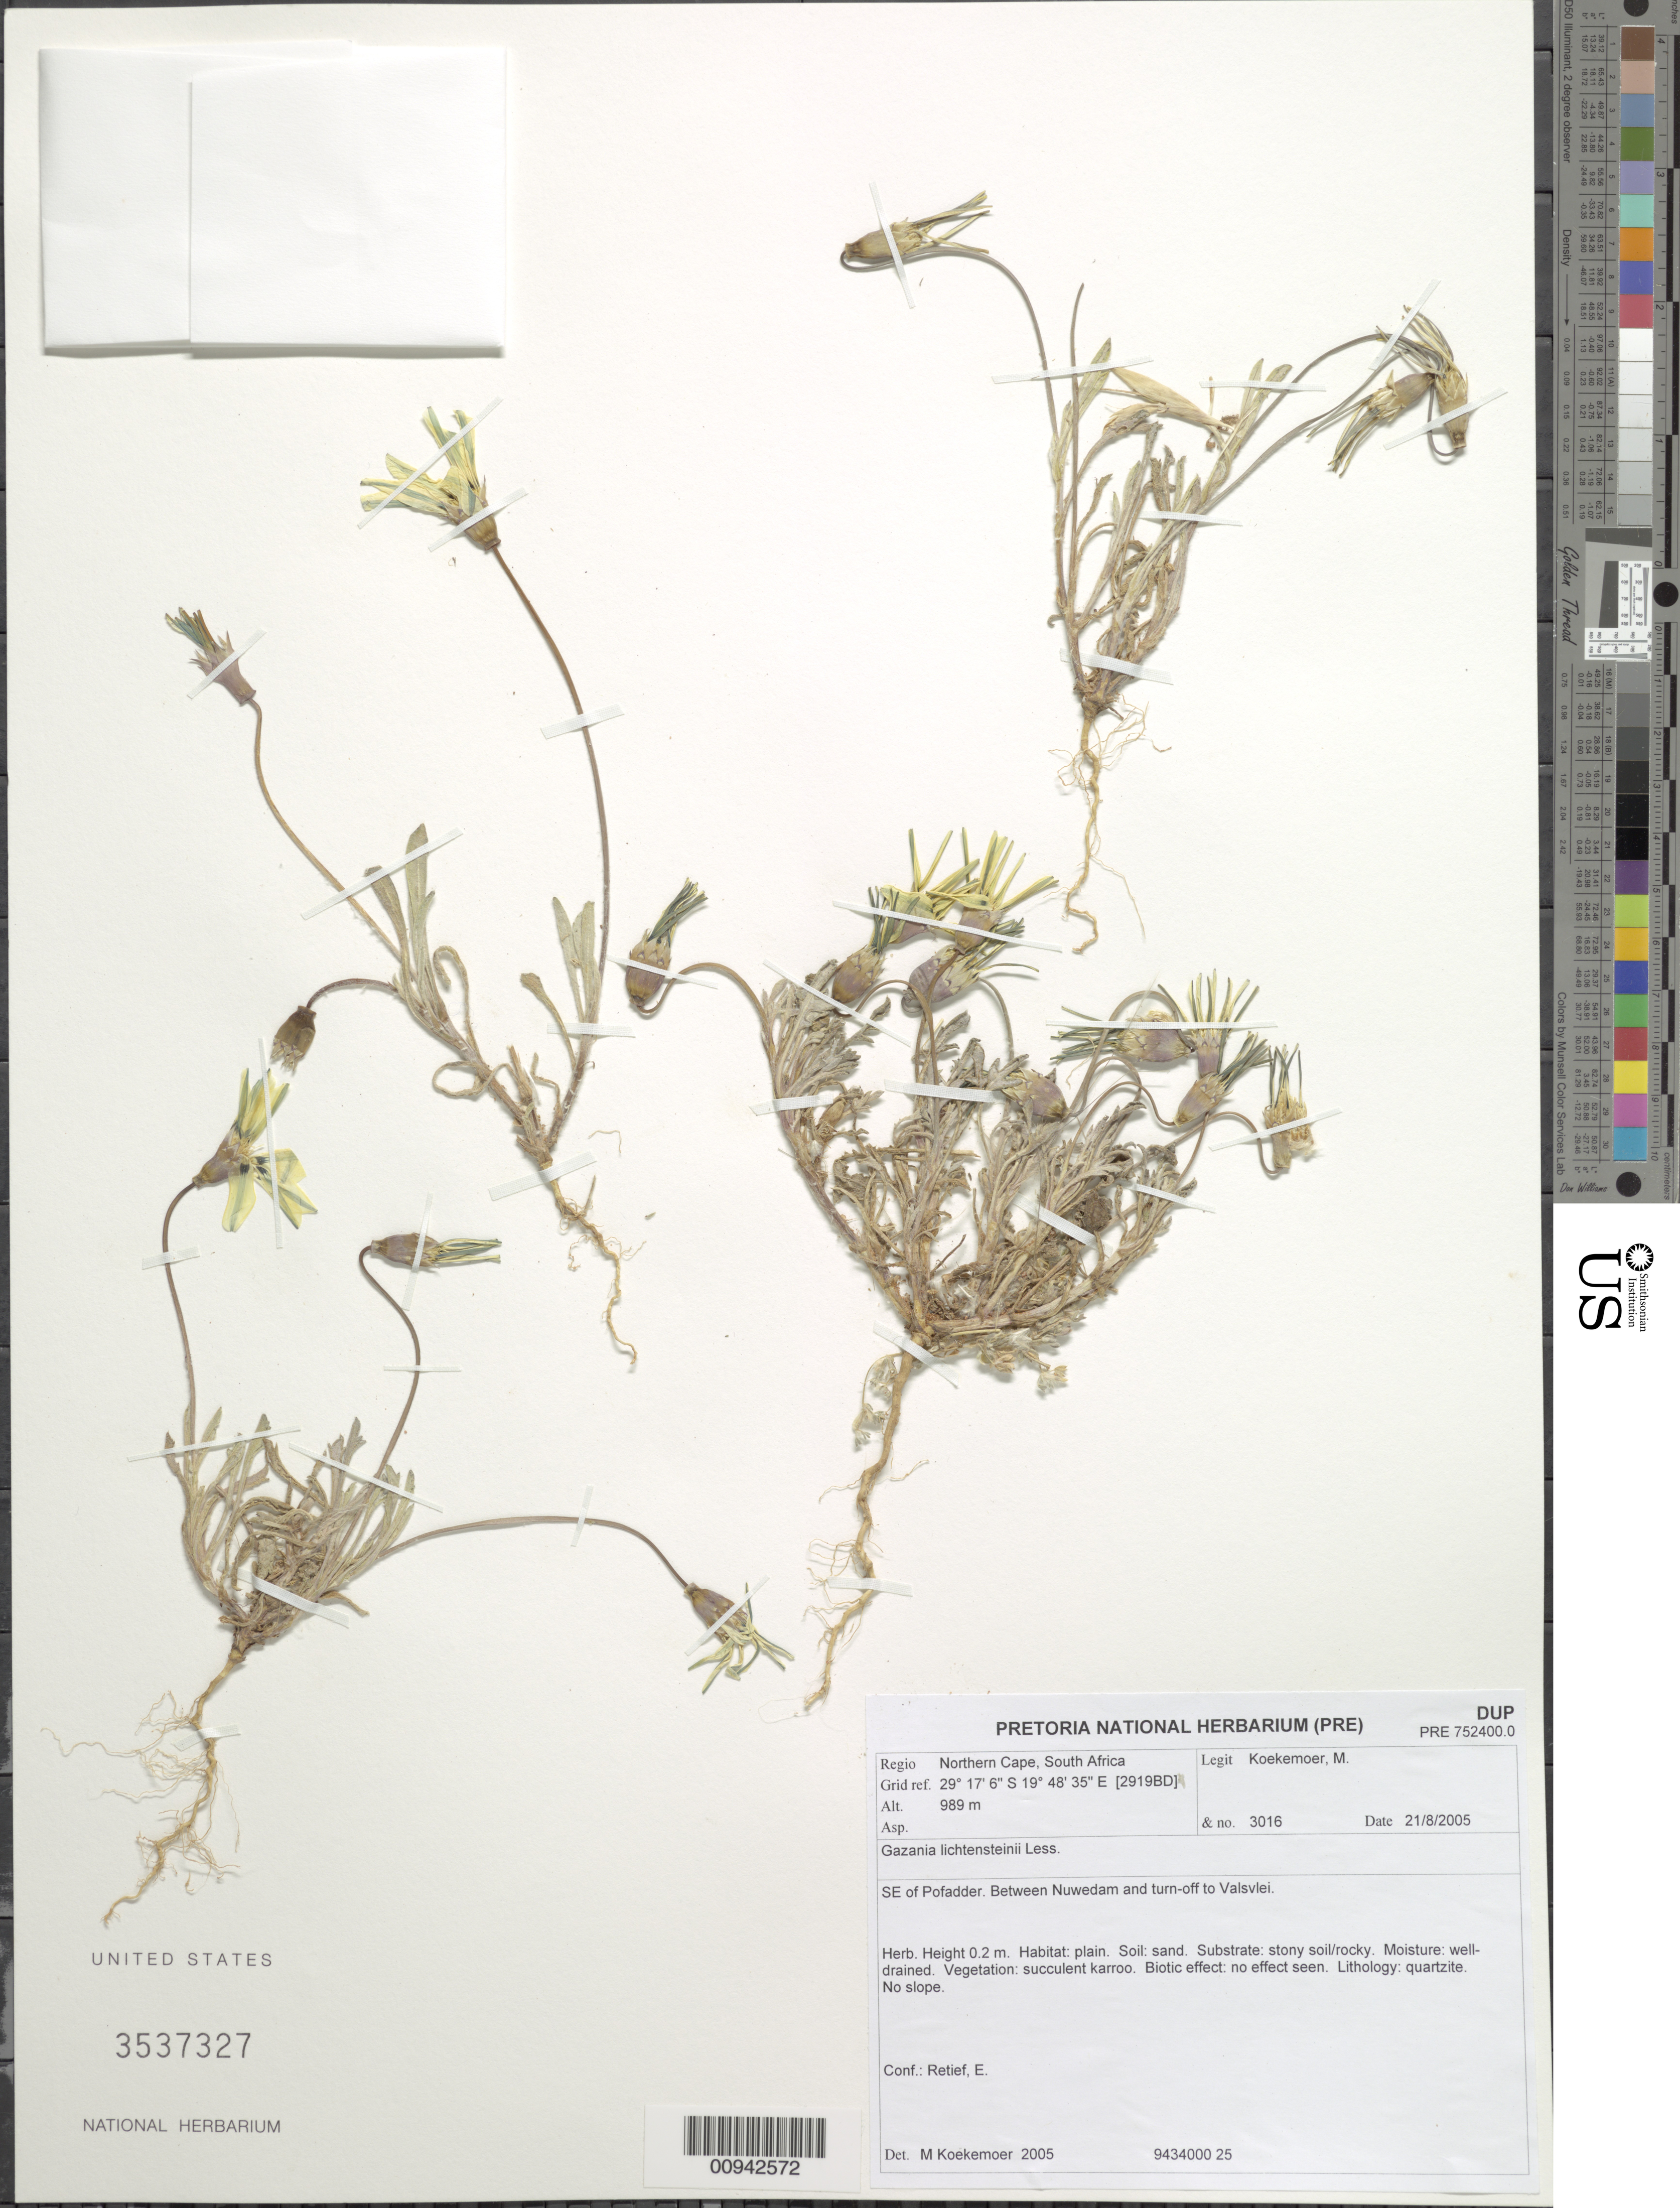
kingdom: Plantae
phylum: Tracheophyta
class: Magnoliopsida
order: Asterales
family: Asteraceae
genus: Gazania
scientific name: Gazania lichtensteinii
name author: Less.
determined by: Retief, E.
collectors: M. Koekemoer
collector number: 3016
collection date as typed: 21 August 2005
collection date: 2005-08-21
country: South Africa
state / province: Northern Cape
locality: Pofadder, SE of, between Nuwedam and turn-off to Valsvlei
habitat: Plain. Sandy, stony soil/rocky. Well-drained. Vegetation: succulent karroo. Quartzite. No slope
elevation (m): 989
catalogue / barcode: US 3537327